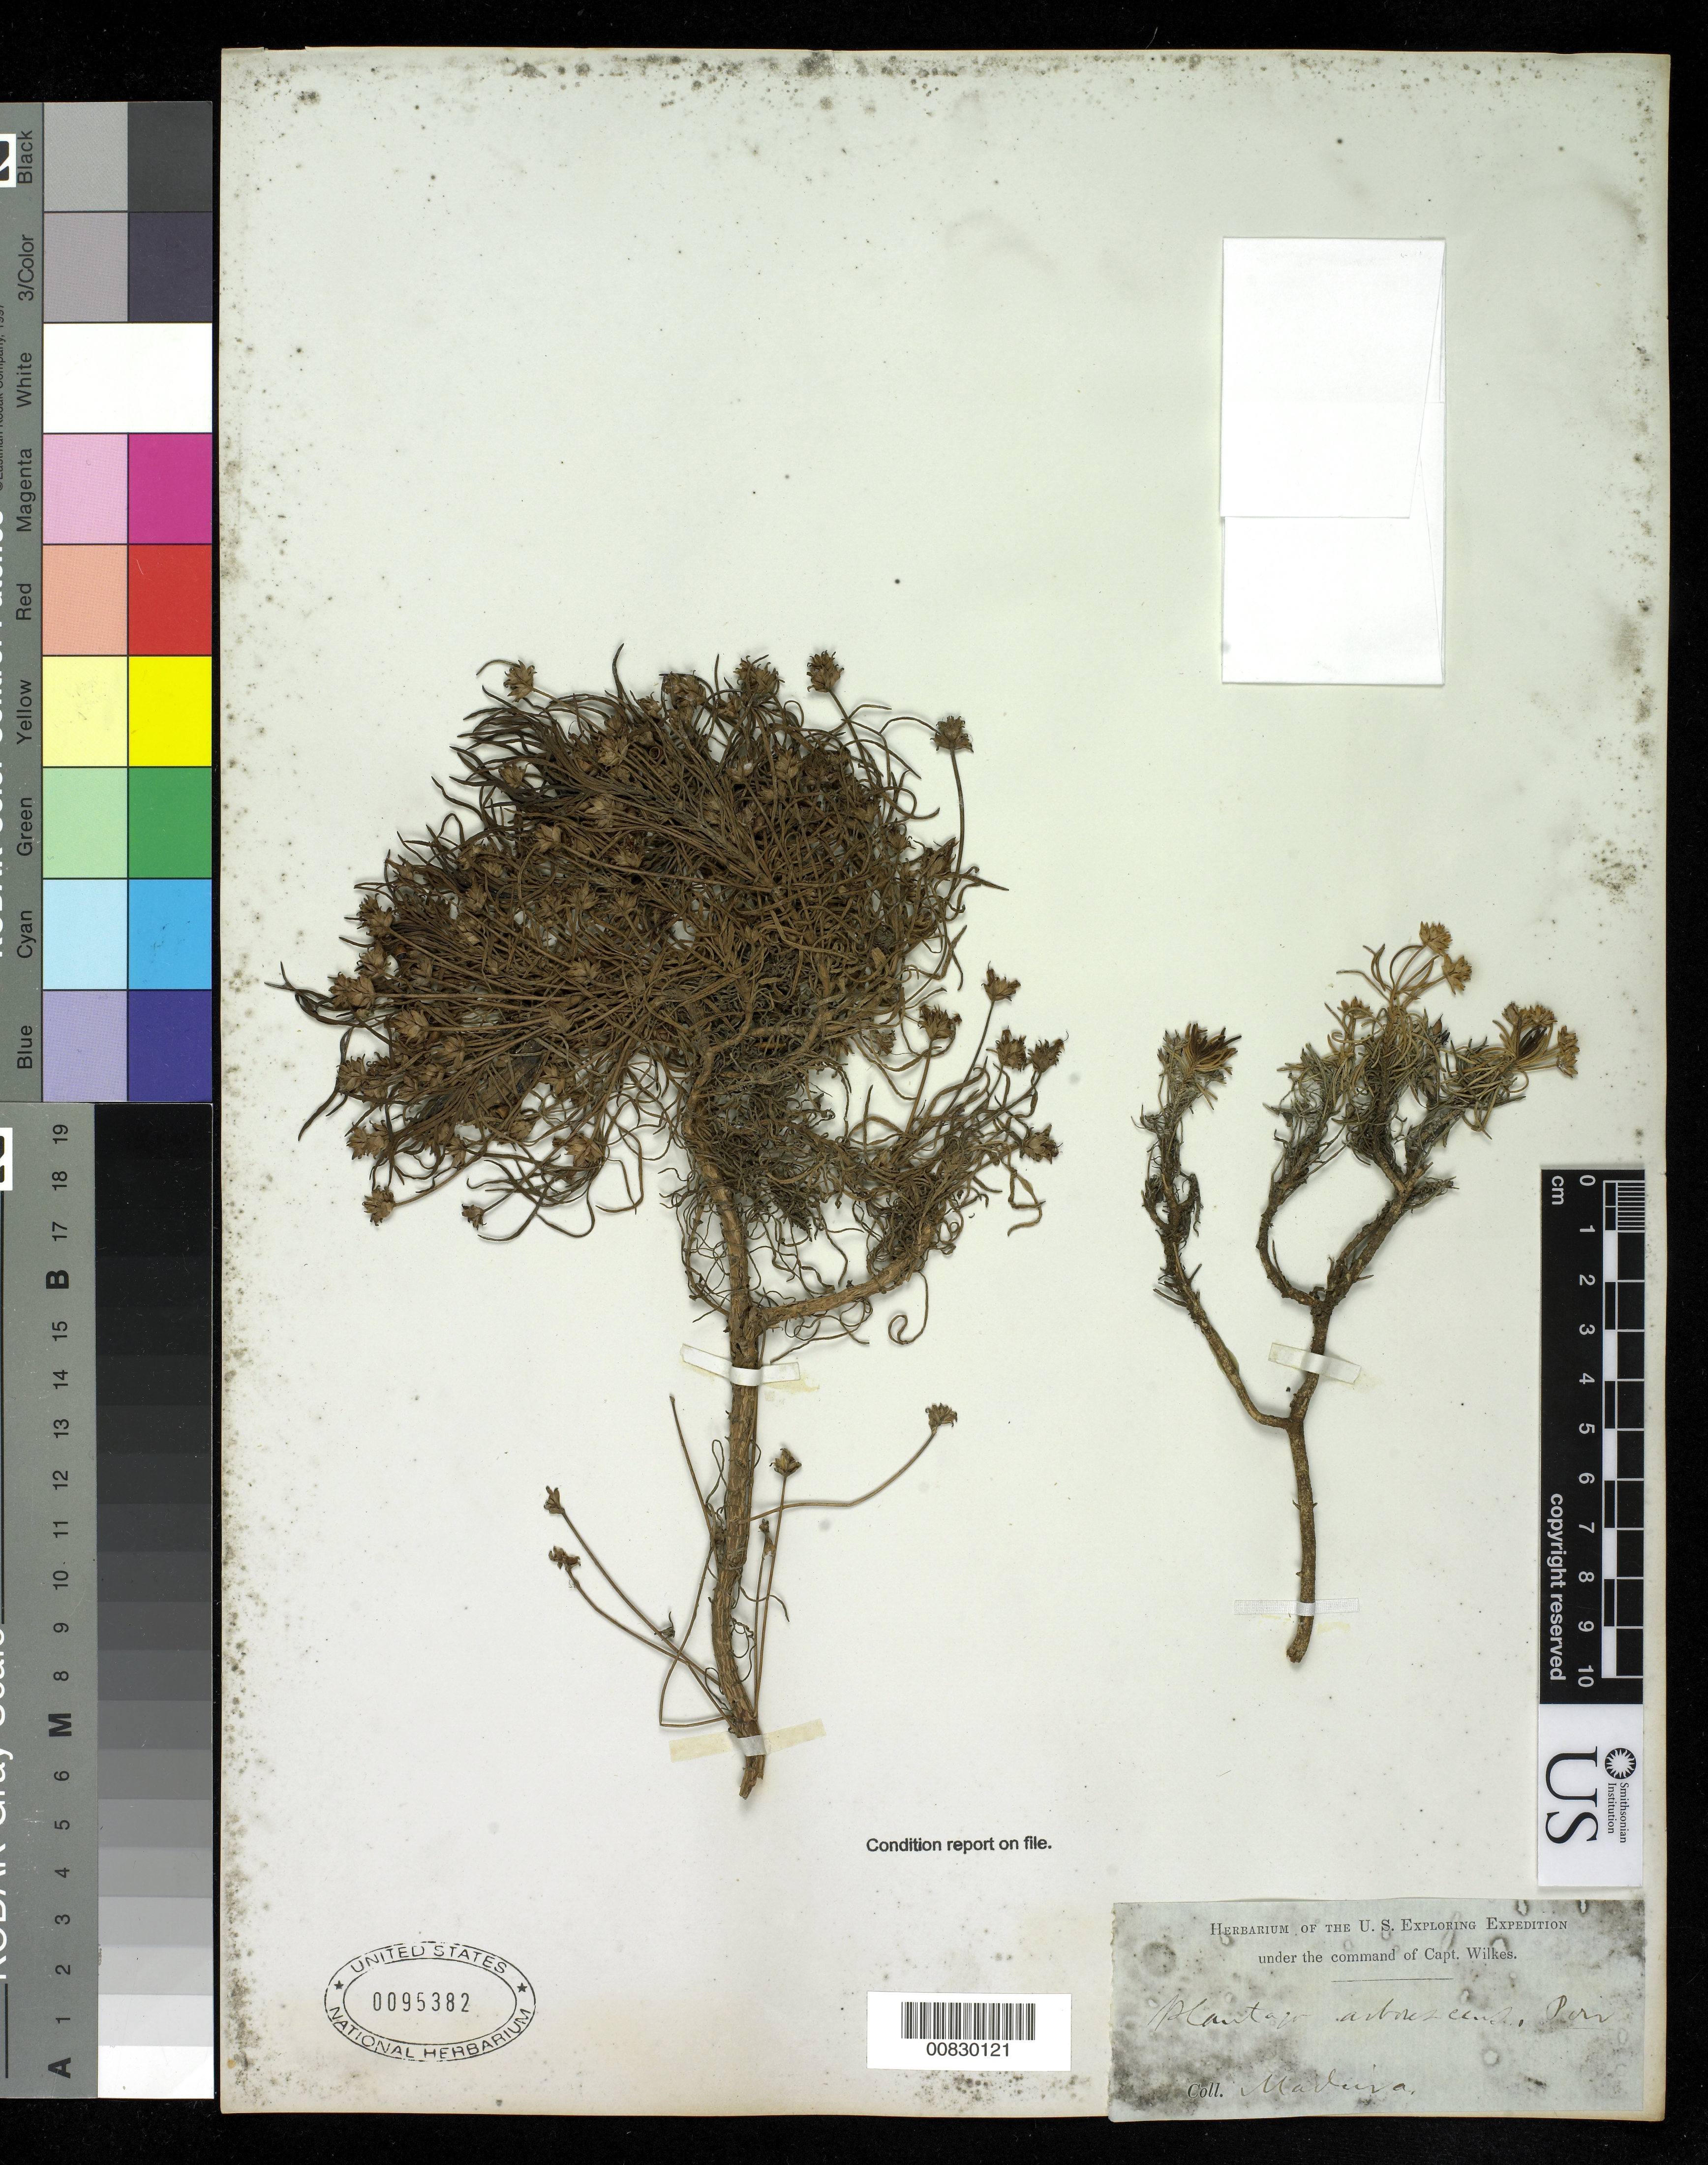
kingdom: Plantae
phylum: Tracheophyta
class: Magnoliopsida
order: Lamiales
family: Plantaginaceae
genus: Plantago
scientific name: Plantago arborescens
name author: Poir.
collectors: Wilkes Explor. Exped.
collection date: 1838/1842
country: Portugal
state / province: Madeira (Aut. Reg.)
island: Madeira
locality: Funchal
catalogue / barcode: US 95382